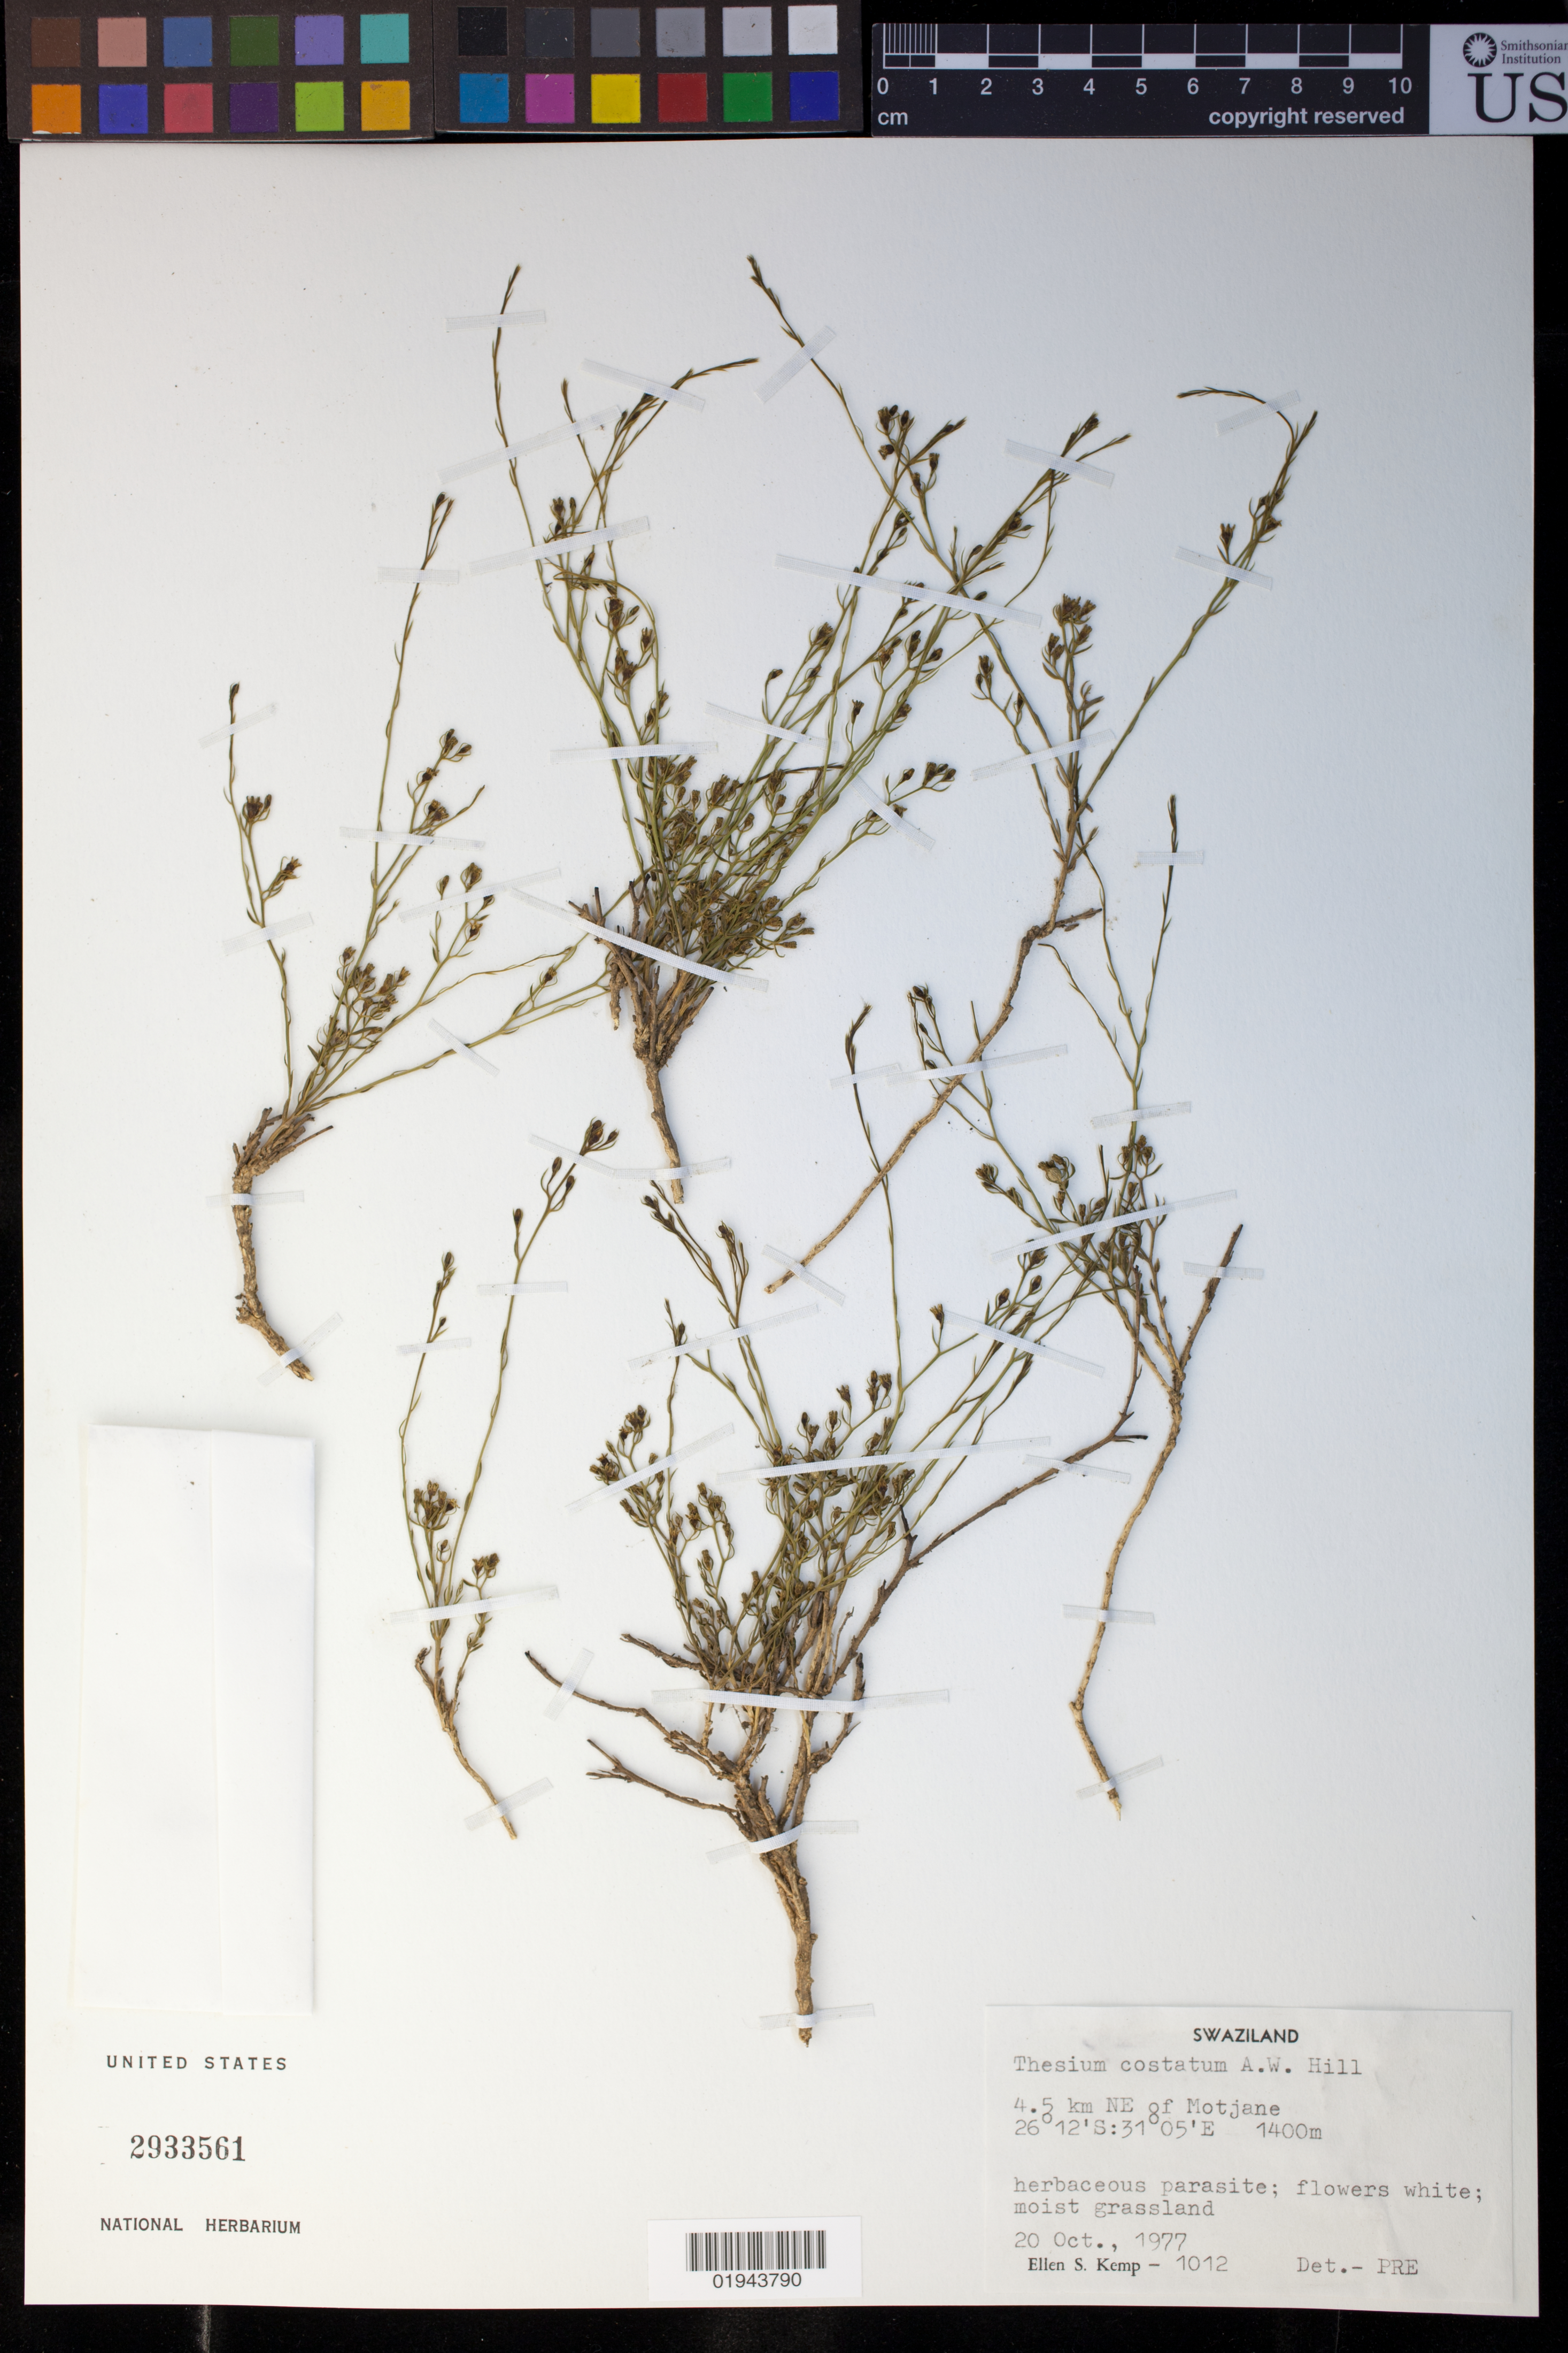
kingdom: Plantae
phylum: Tracheophyta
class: Magnoliopsida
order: Santalales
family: Thesiaceae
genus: Thesium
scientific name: Thesium costatum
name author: A.W. Hill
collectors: E. S. Kemp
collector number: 1012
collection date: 1977-10-20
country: Eswatini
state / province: Hhohho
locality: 4.5 km NE of Motjane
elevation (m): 1400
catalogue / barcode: US 2933561